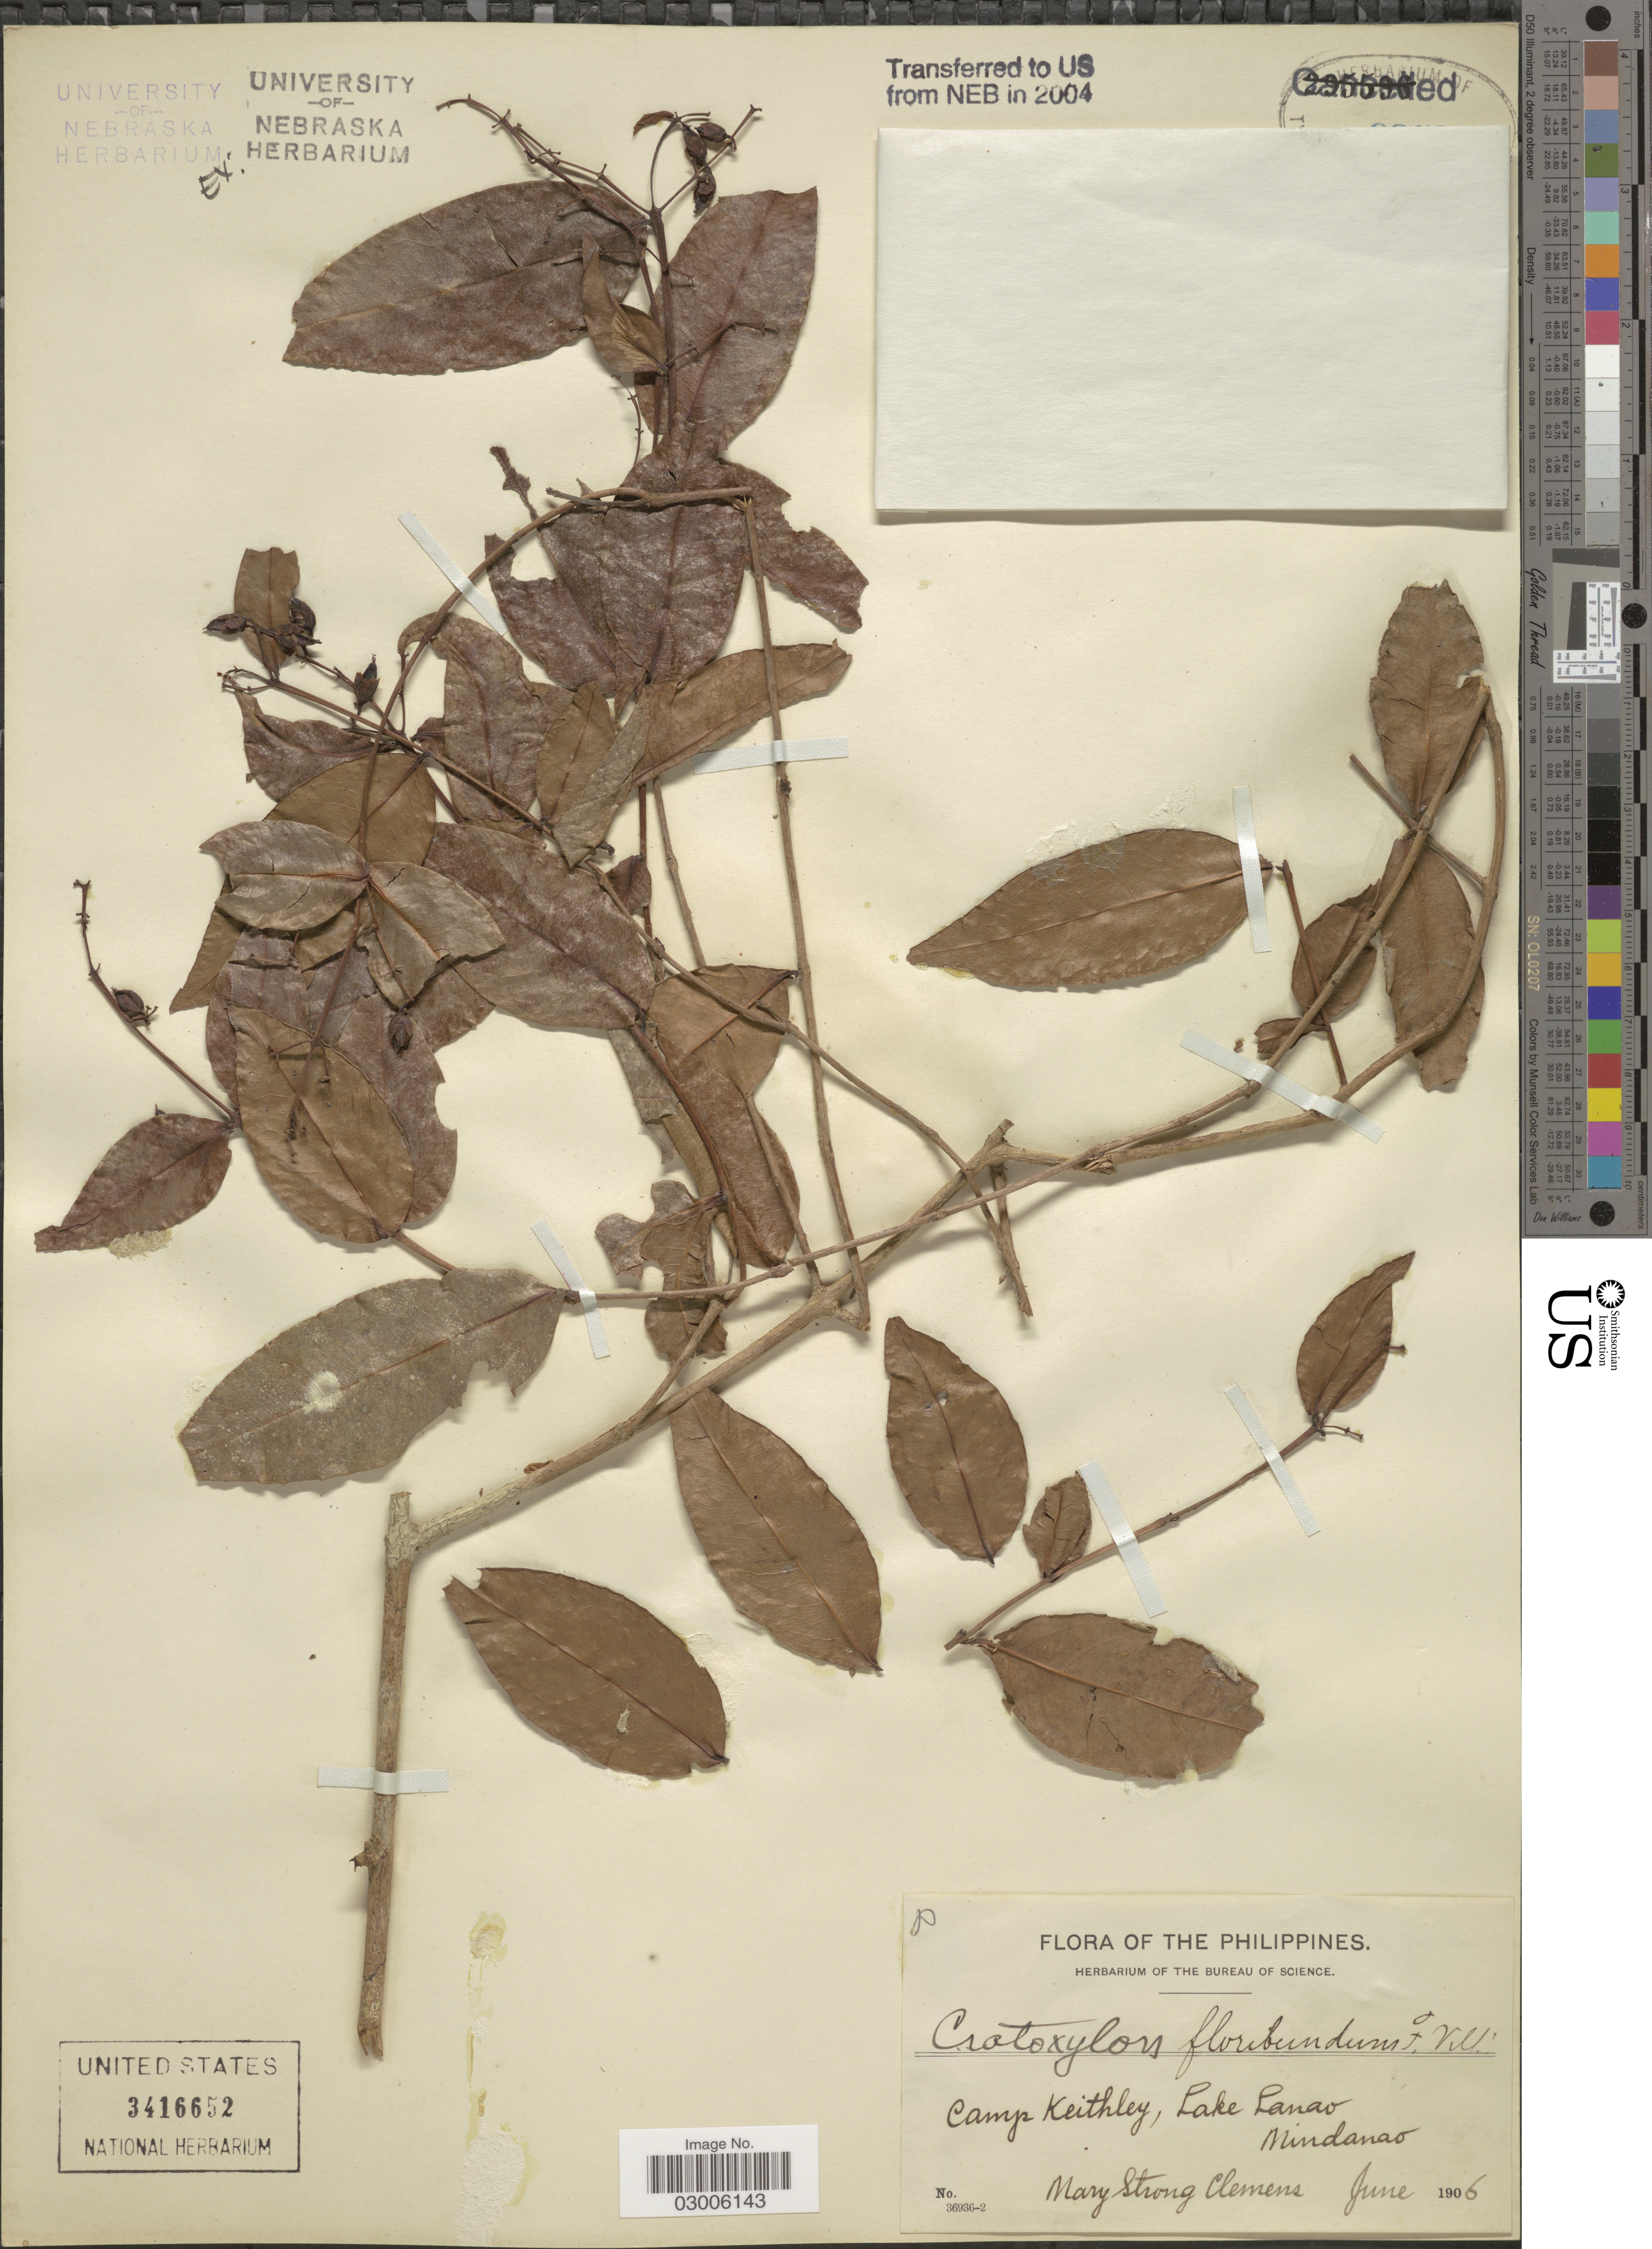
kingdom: Plantae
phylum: Tracheophyta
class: Magnoliopsida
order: Malpighiales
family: Hypericaceae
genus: Cratoxylum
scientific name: Cratoxylum sp.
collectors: M. S. Clemens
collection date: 1906-06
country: Philippines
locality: Camp Keithley, Lake Lanao. Mindanao.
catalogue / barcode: US 3416652